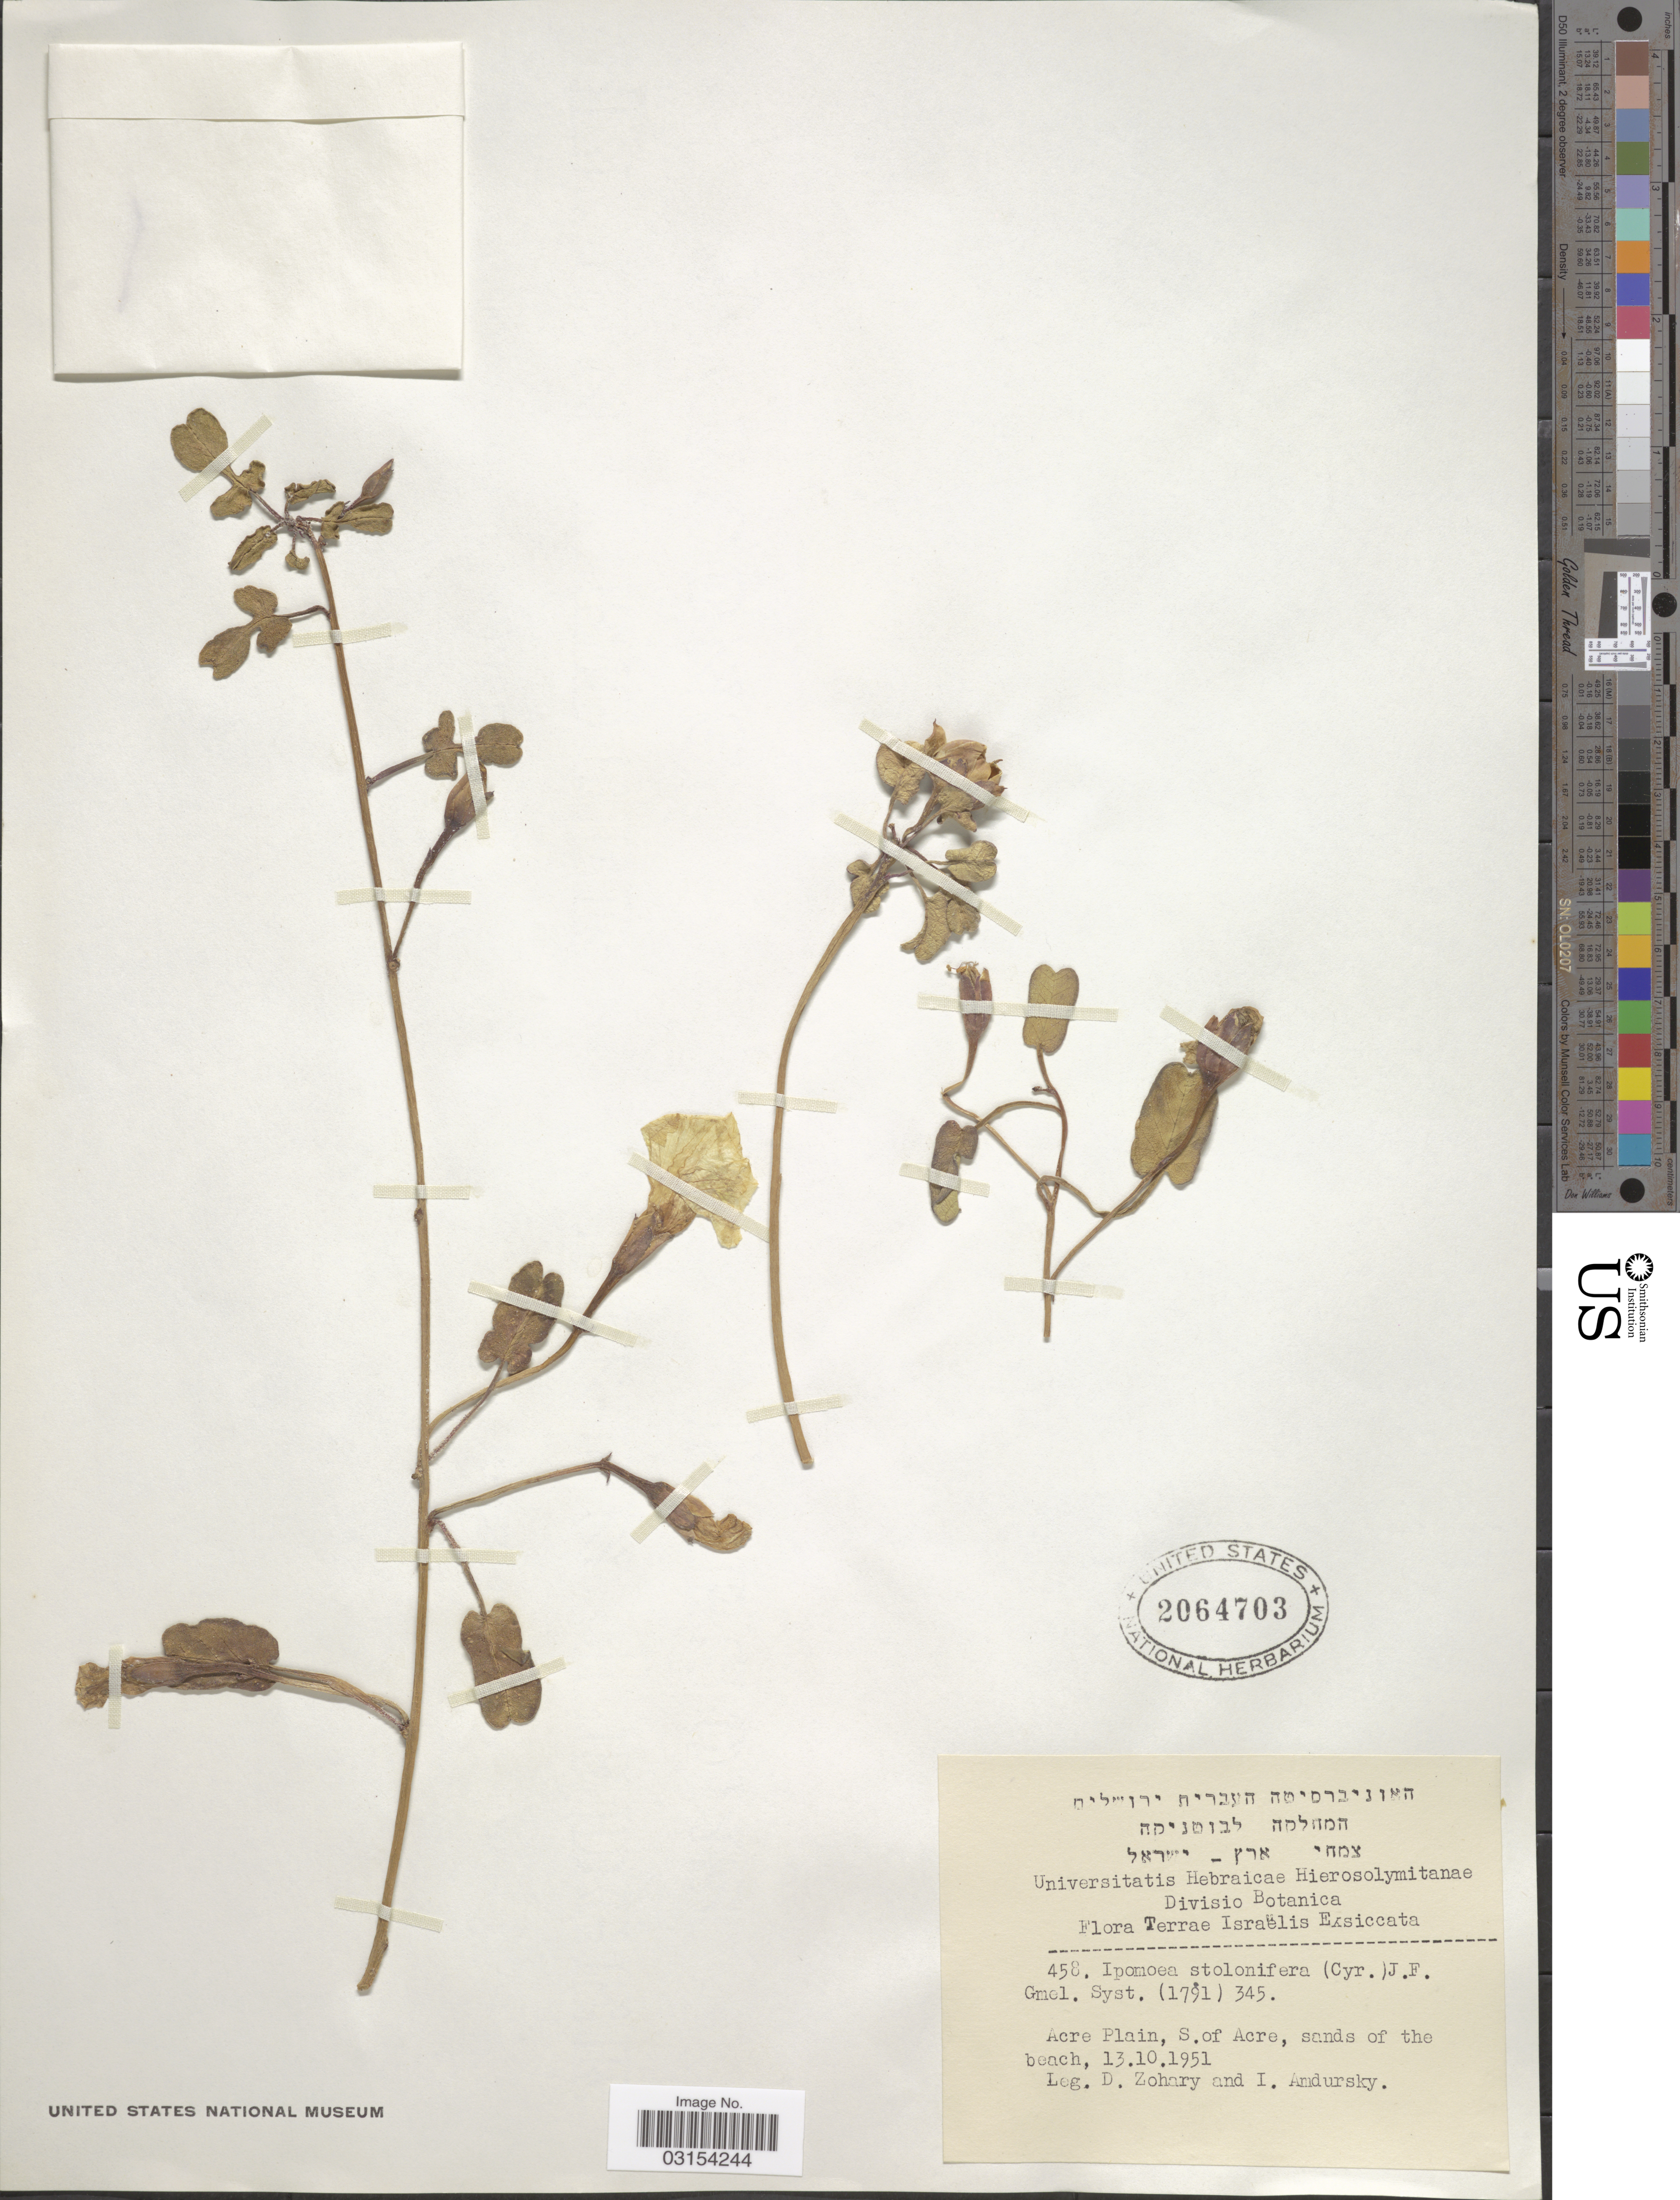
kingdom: Plantae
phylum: Tracheophyta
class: Magnoliopsida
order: Solanales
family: Convolvulaceae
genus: Ipomoea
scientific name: Ipomoea stolonifera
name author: (Cirillo) J.F. Gmel.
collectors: D. Zohary & I. Amdursky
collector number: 458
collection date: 1951-10-13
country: Israel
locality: Acre Plain, S. of Acre, sands of the beach.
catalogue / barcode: US 2064703